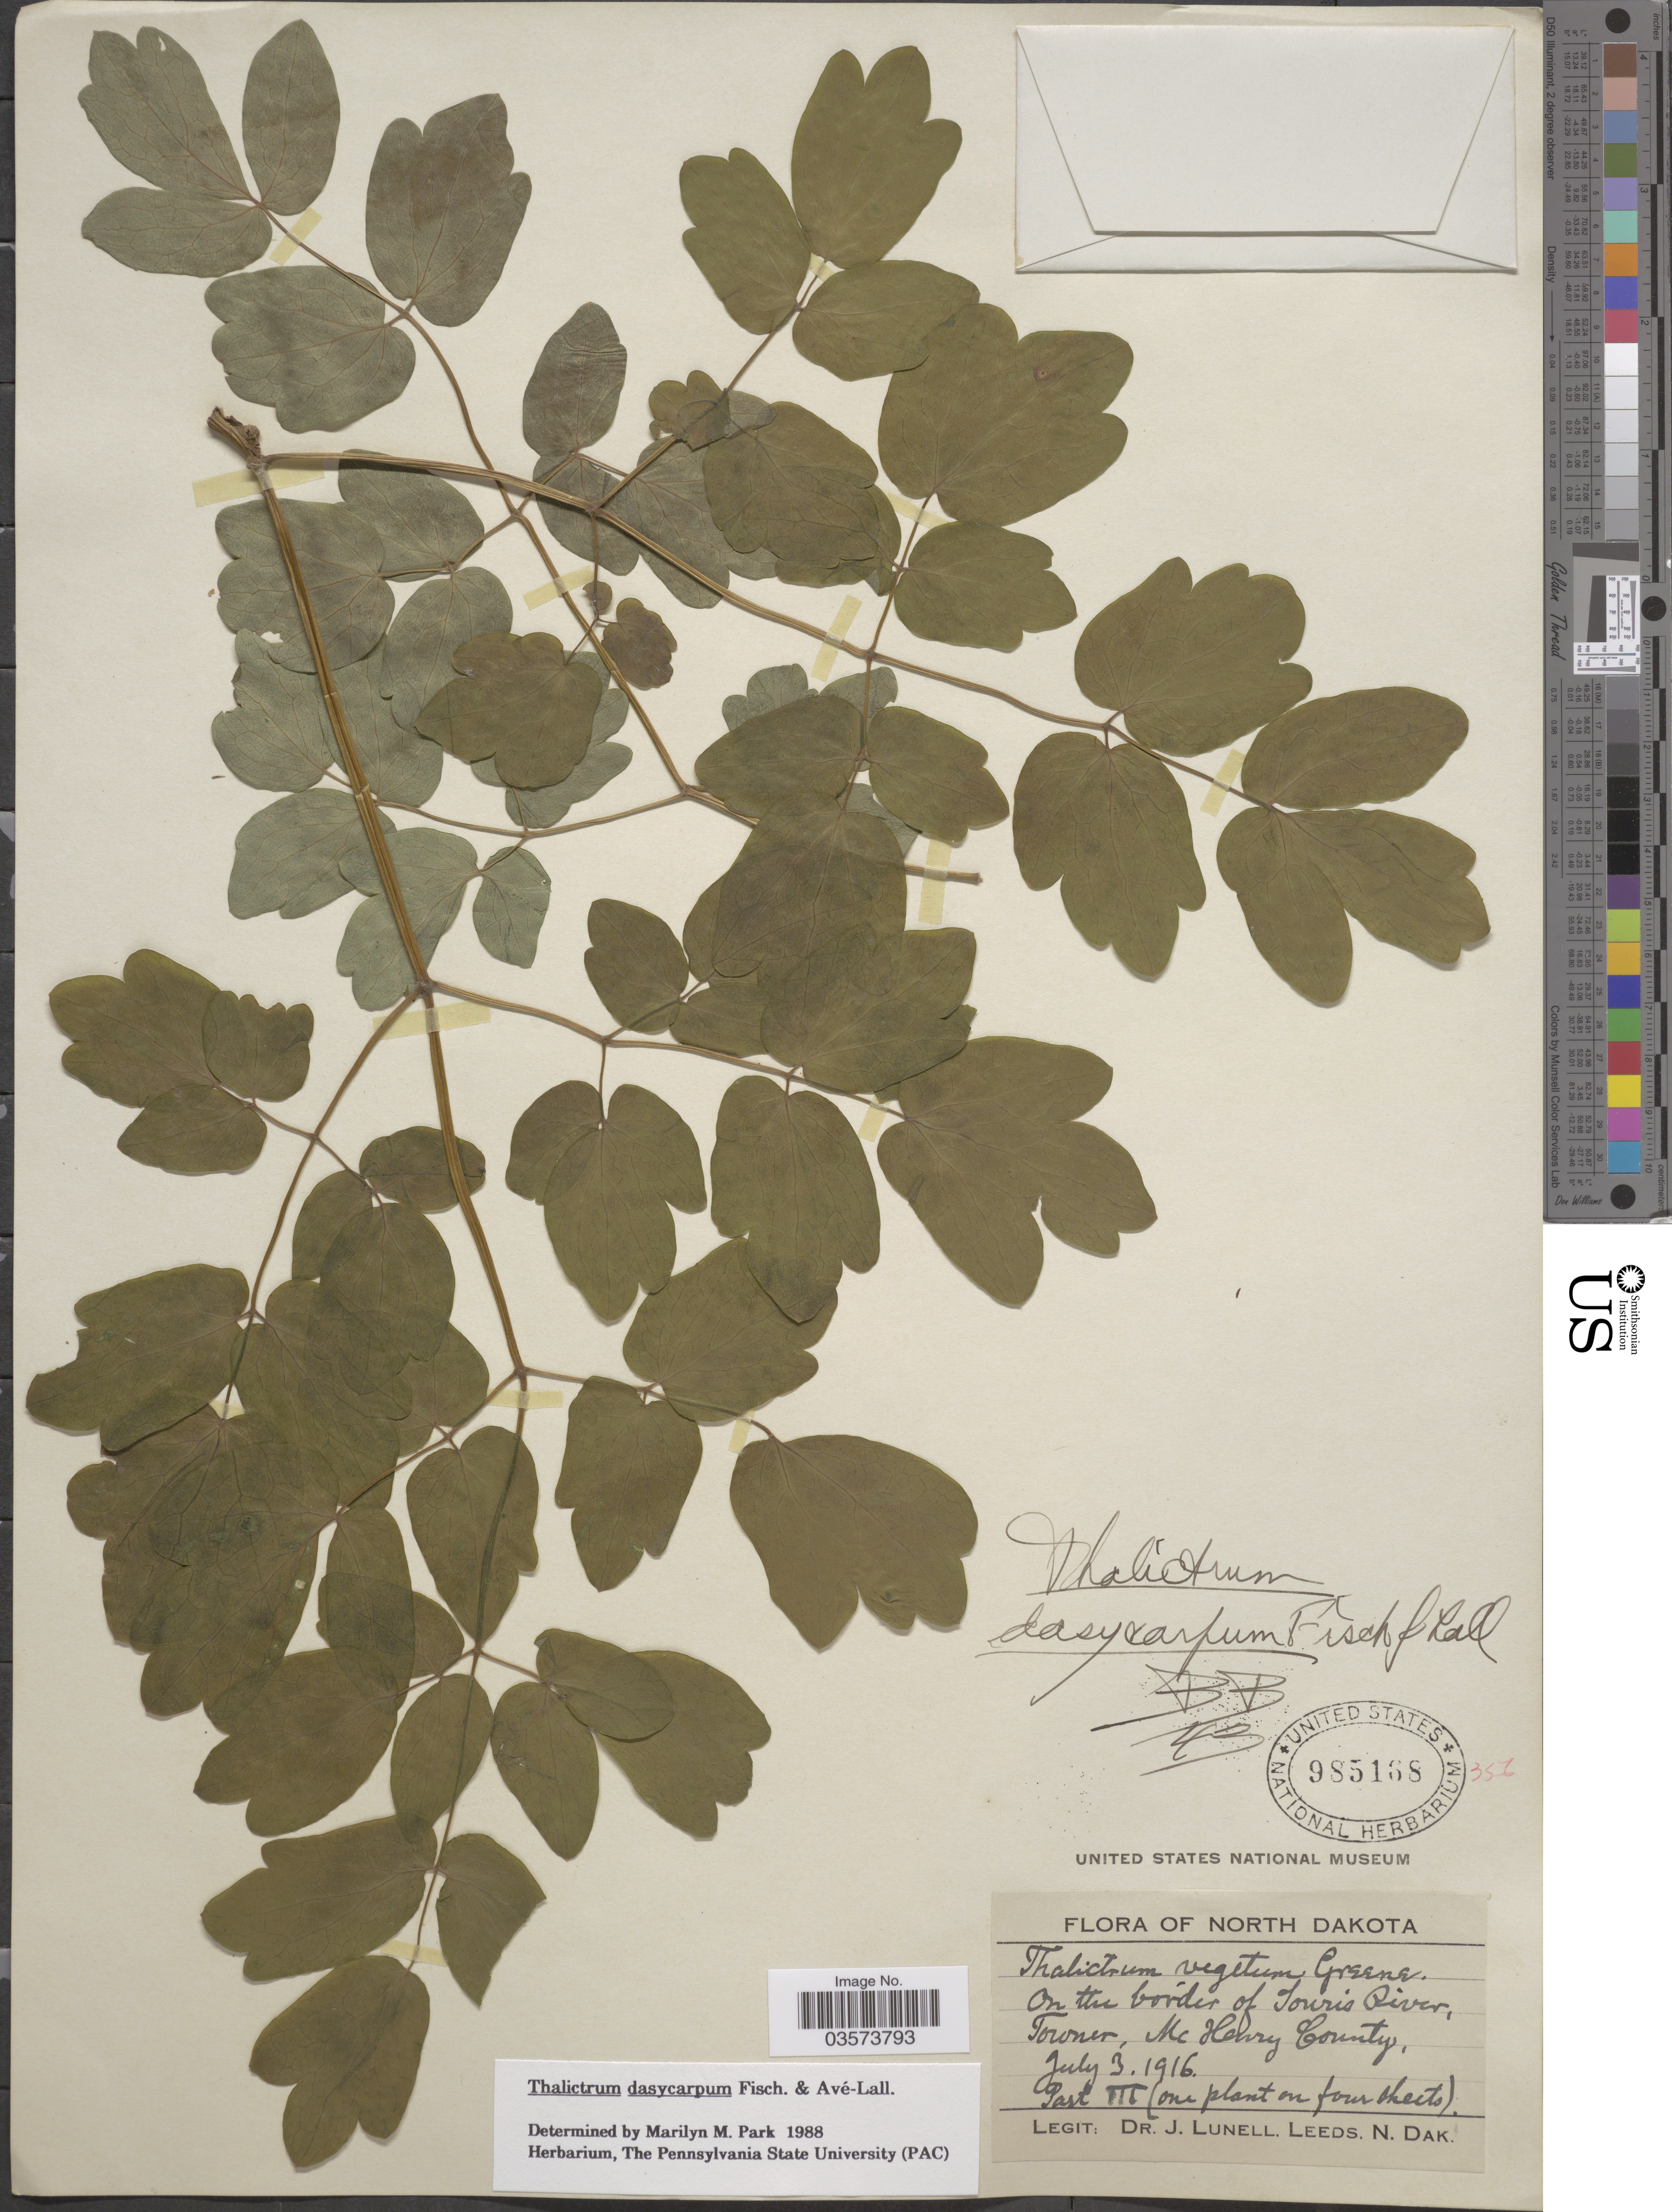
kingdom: Plantae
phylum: Tracheophyta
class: Magnoliopsida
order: Ranunculales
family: Ranunculaceae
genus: Thalictrum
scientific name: Thalictrum dasycarpum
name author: Fisch. & Avé-Lall.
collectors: J. Lunell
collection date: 1916-07-03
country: United States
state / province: North Dakota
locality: On the border of Souris River, Towner, Mc Henry County.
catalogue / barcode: US 985168